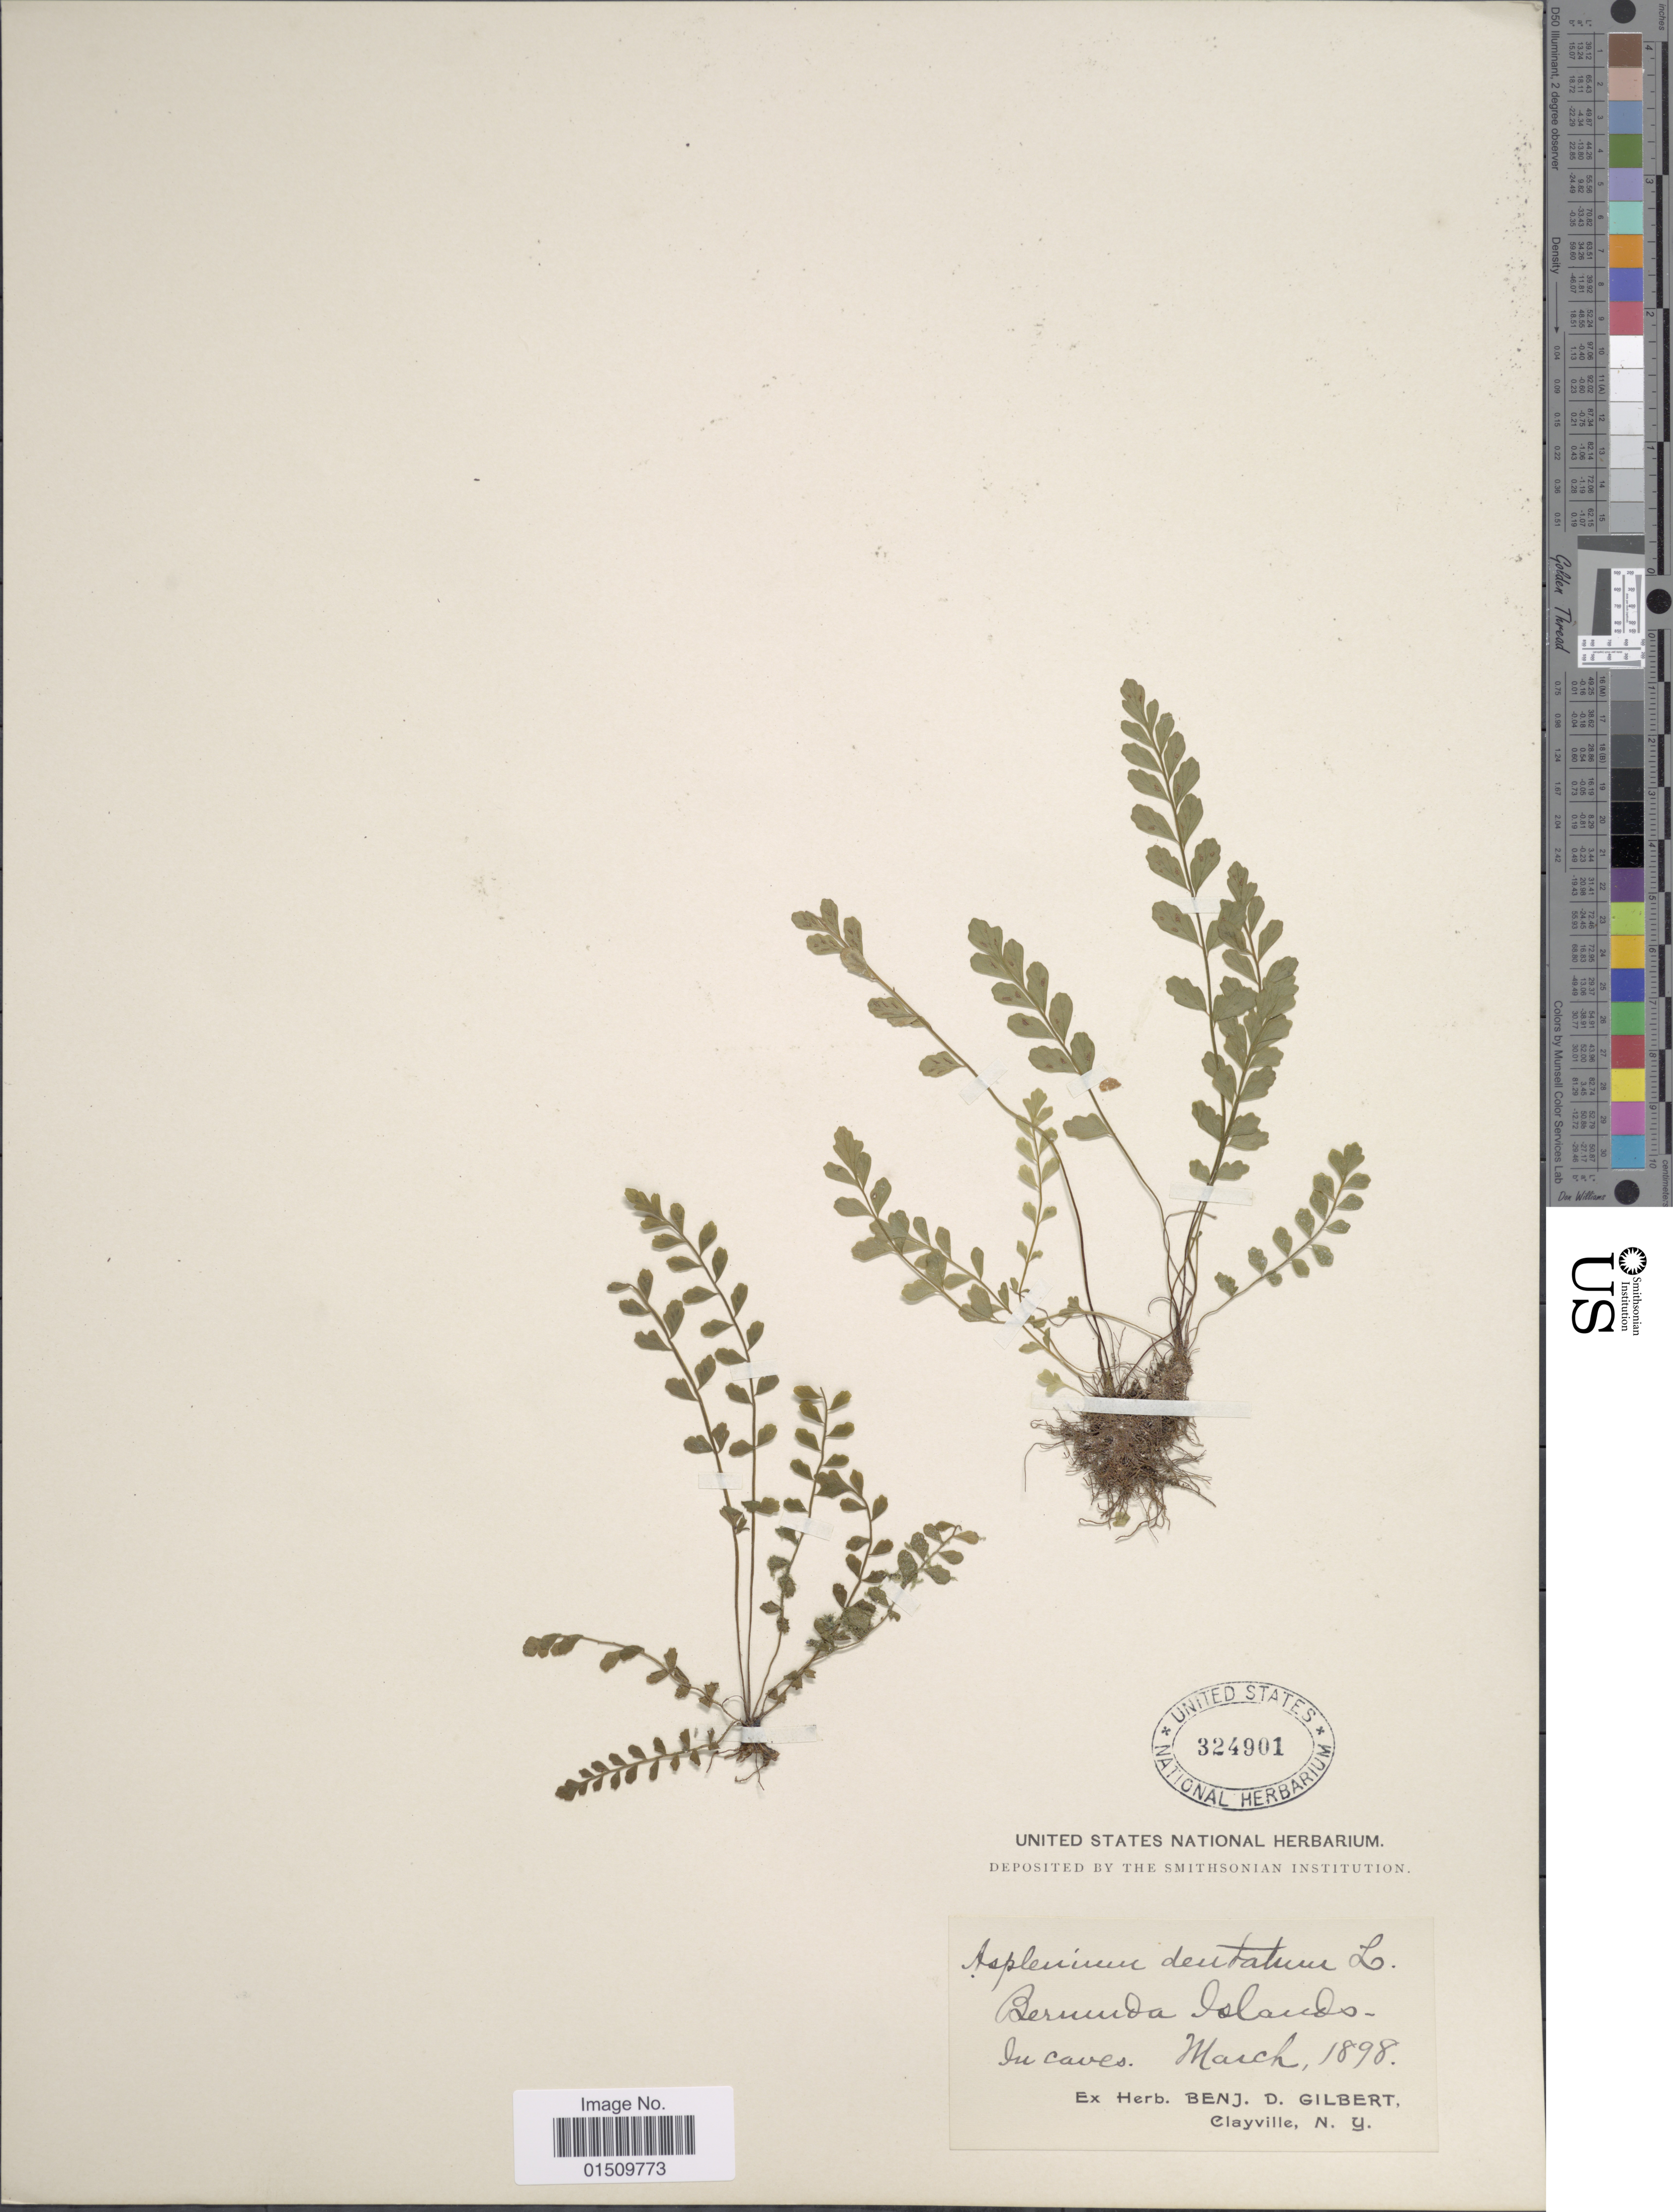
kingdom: Plantae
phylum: Tracheophyta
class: Polypodiopsida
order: Polypodiales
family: Aspleniaceae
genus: Asplenium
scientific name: Asplenium trichomanes-dentatum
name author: L.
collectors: ex herb. Benj. D. Gilbert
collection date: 1898-03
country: Bermuda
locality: Bermuda Islands, In caves.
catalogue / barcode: US 324901